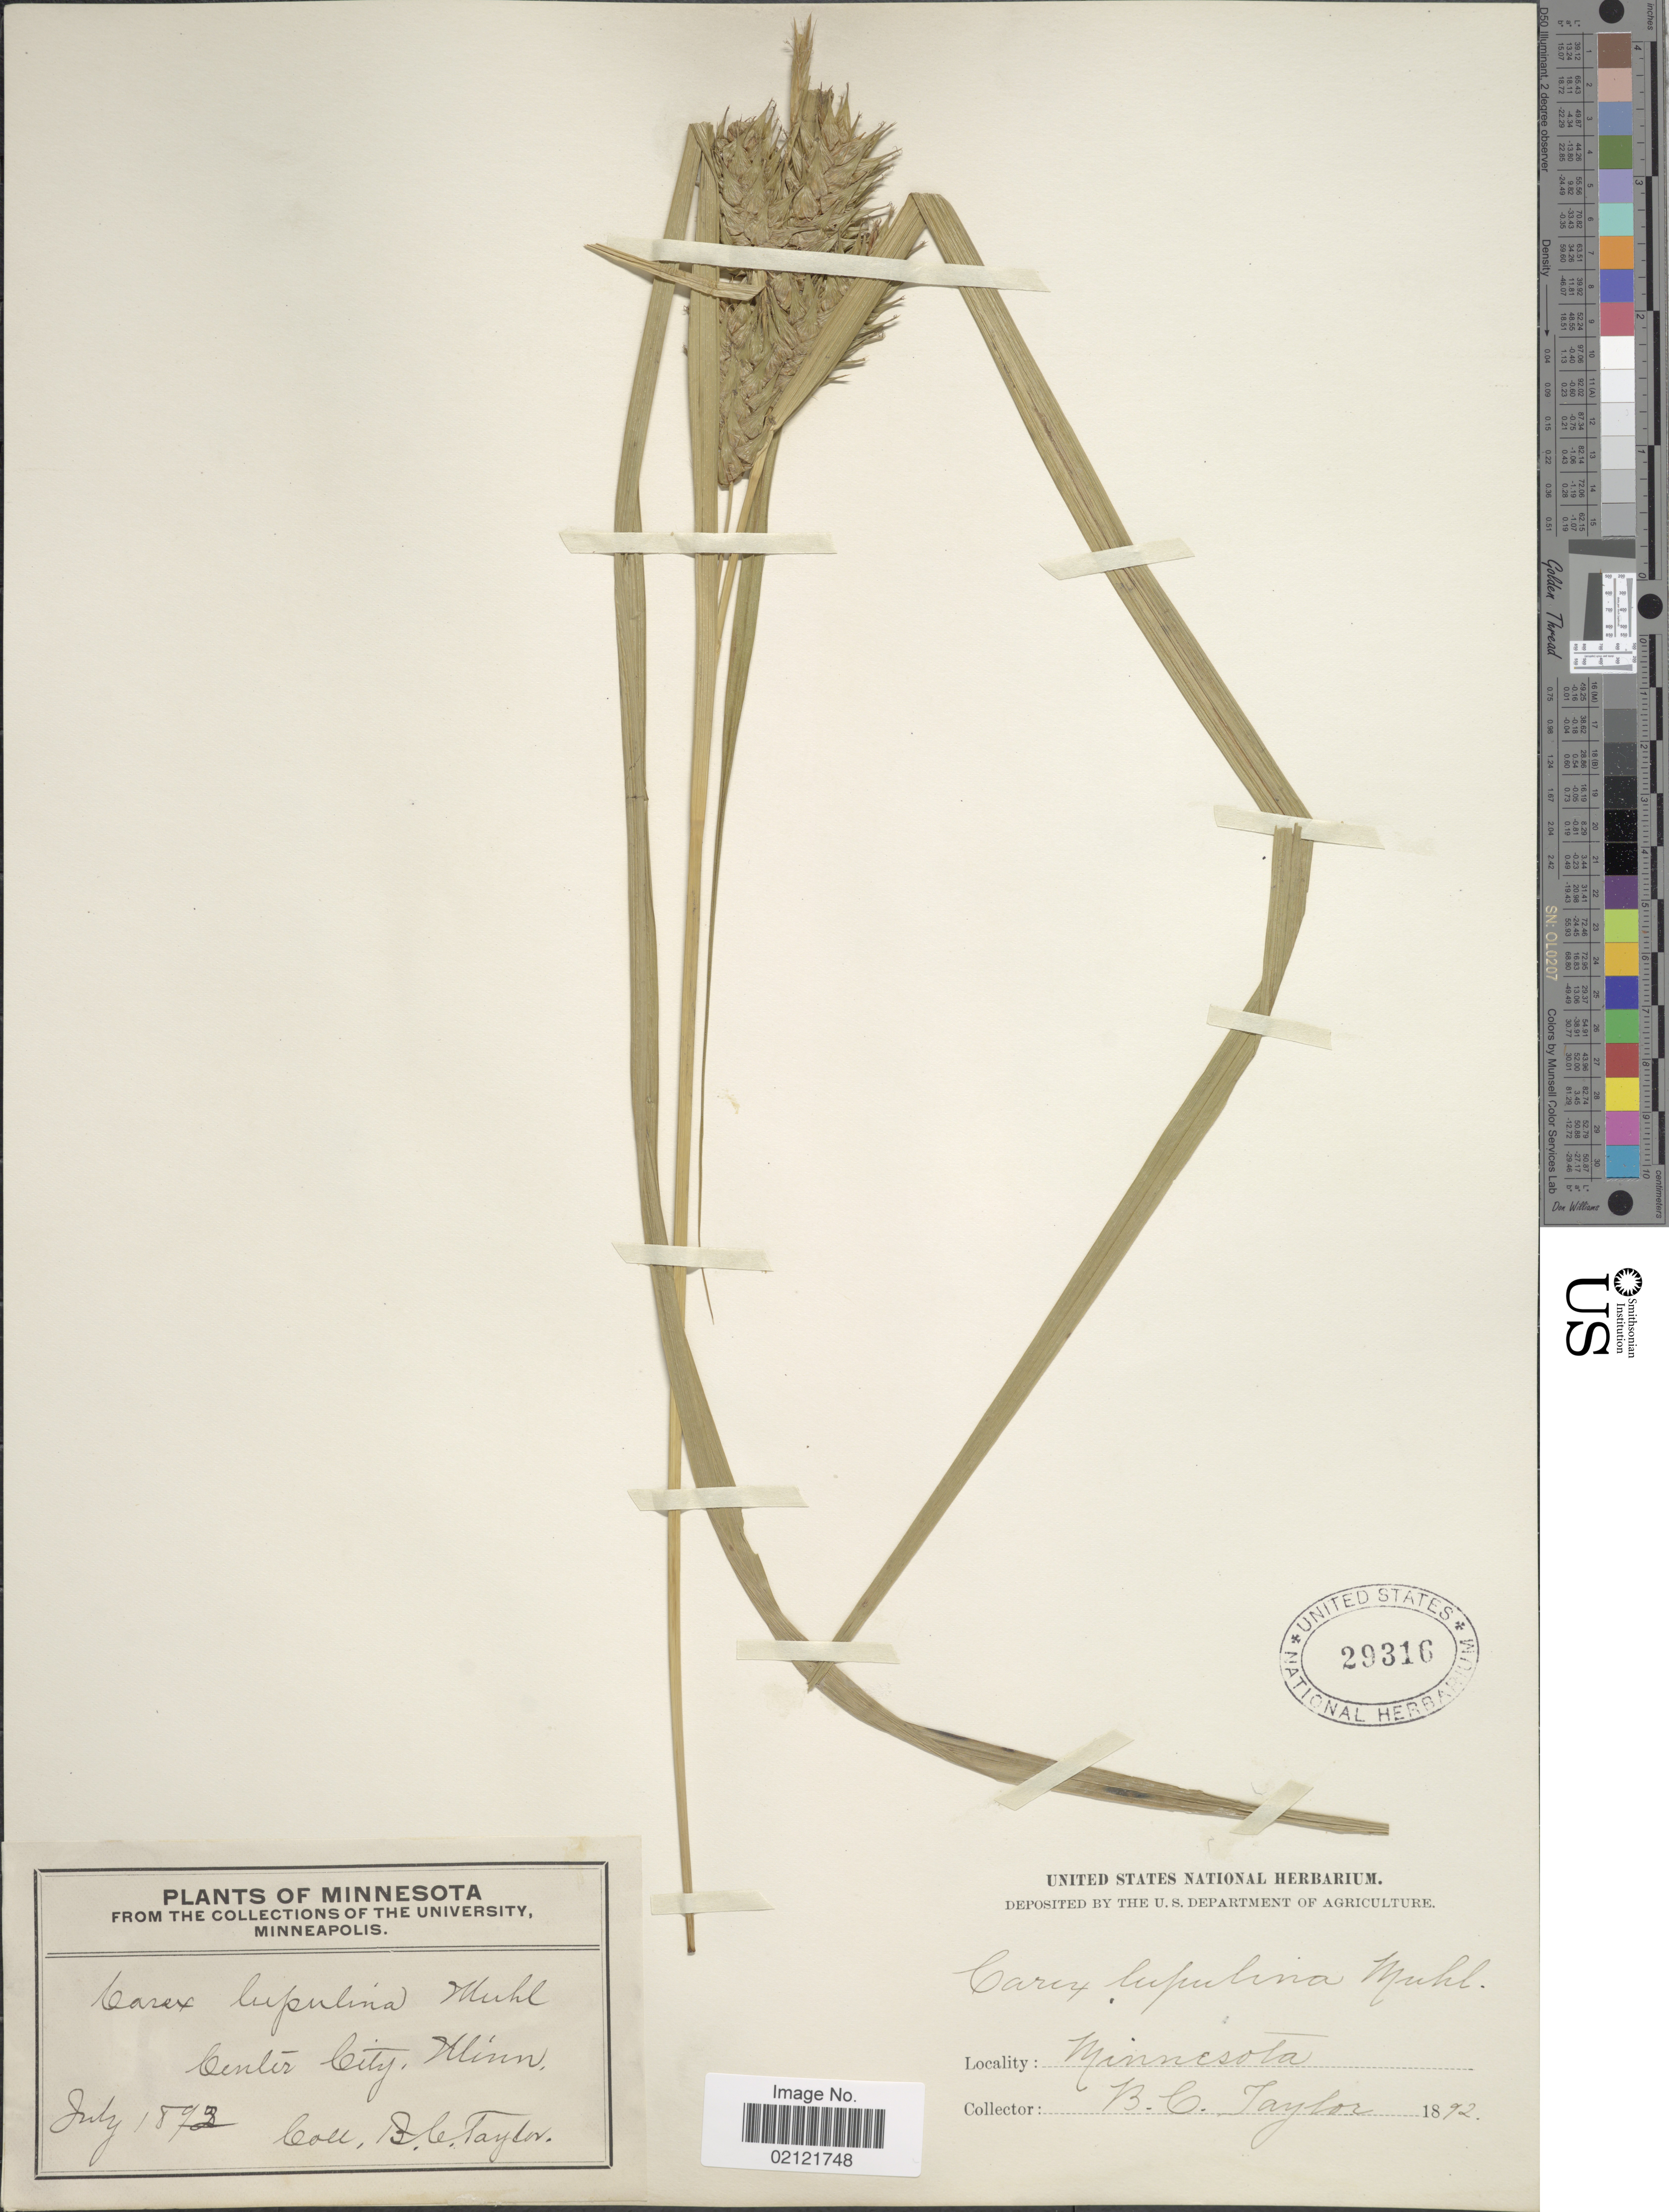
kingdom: Plantae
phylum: Tracheophyta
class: Liliopsida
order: Poales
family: Cyperaceae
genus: Carex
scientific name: Carex lupulina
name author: Muhl. ex Willd.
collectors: B. C. Taylor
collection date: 1892-07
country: United States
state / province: Minnesota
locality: Center City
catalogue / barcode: US 29316